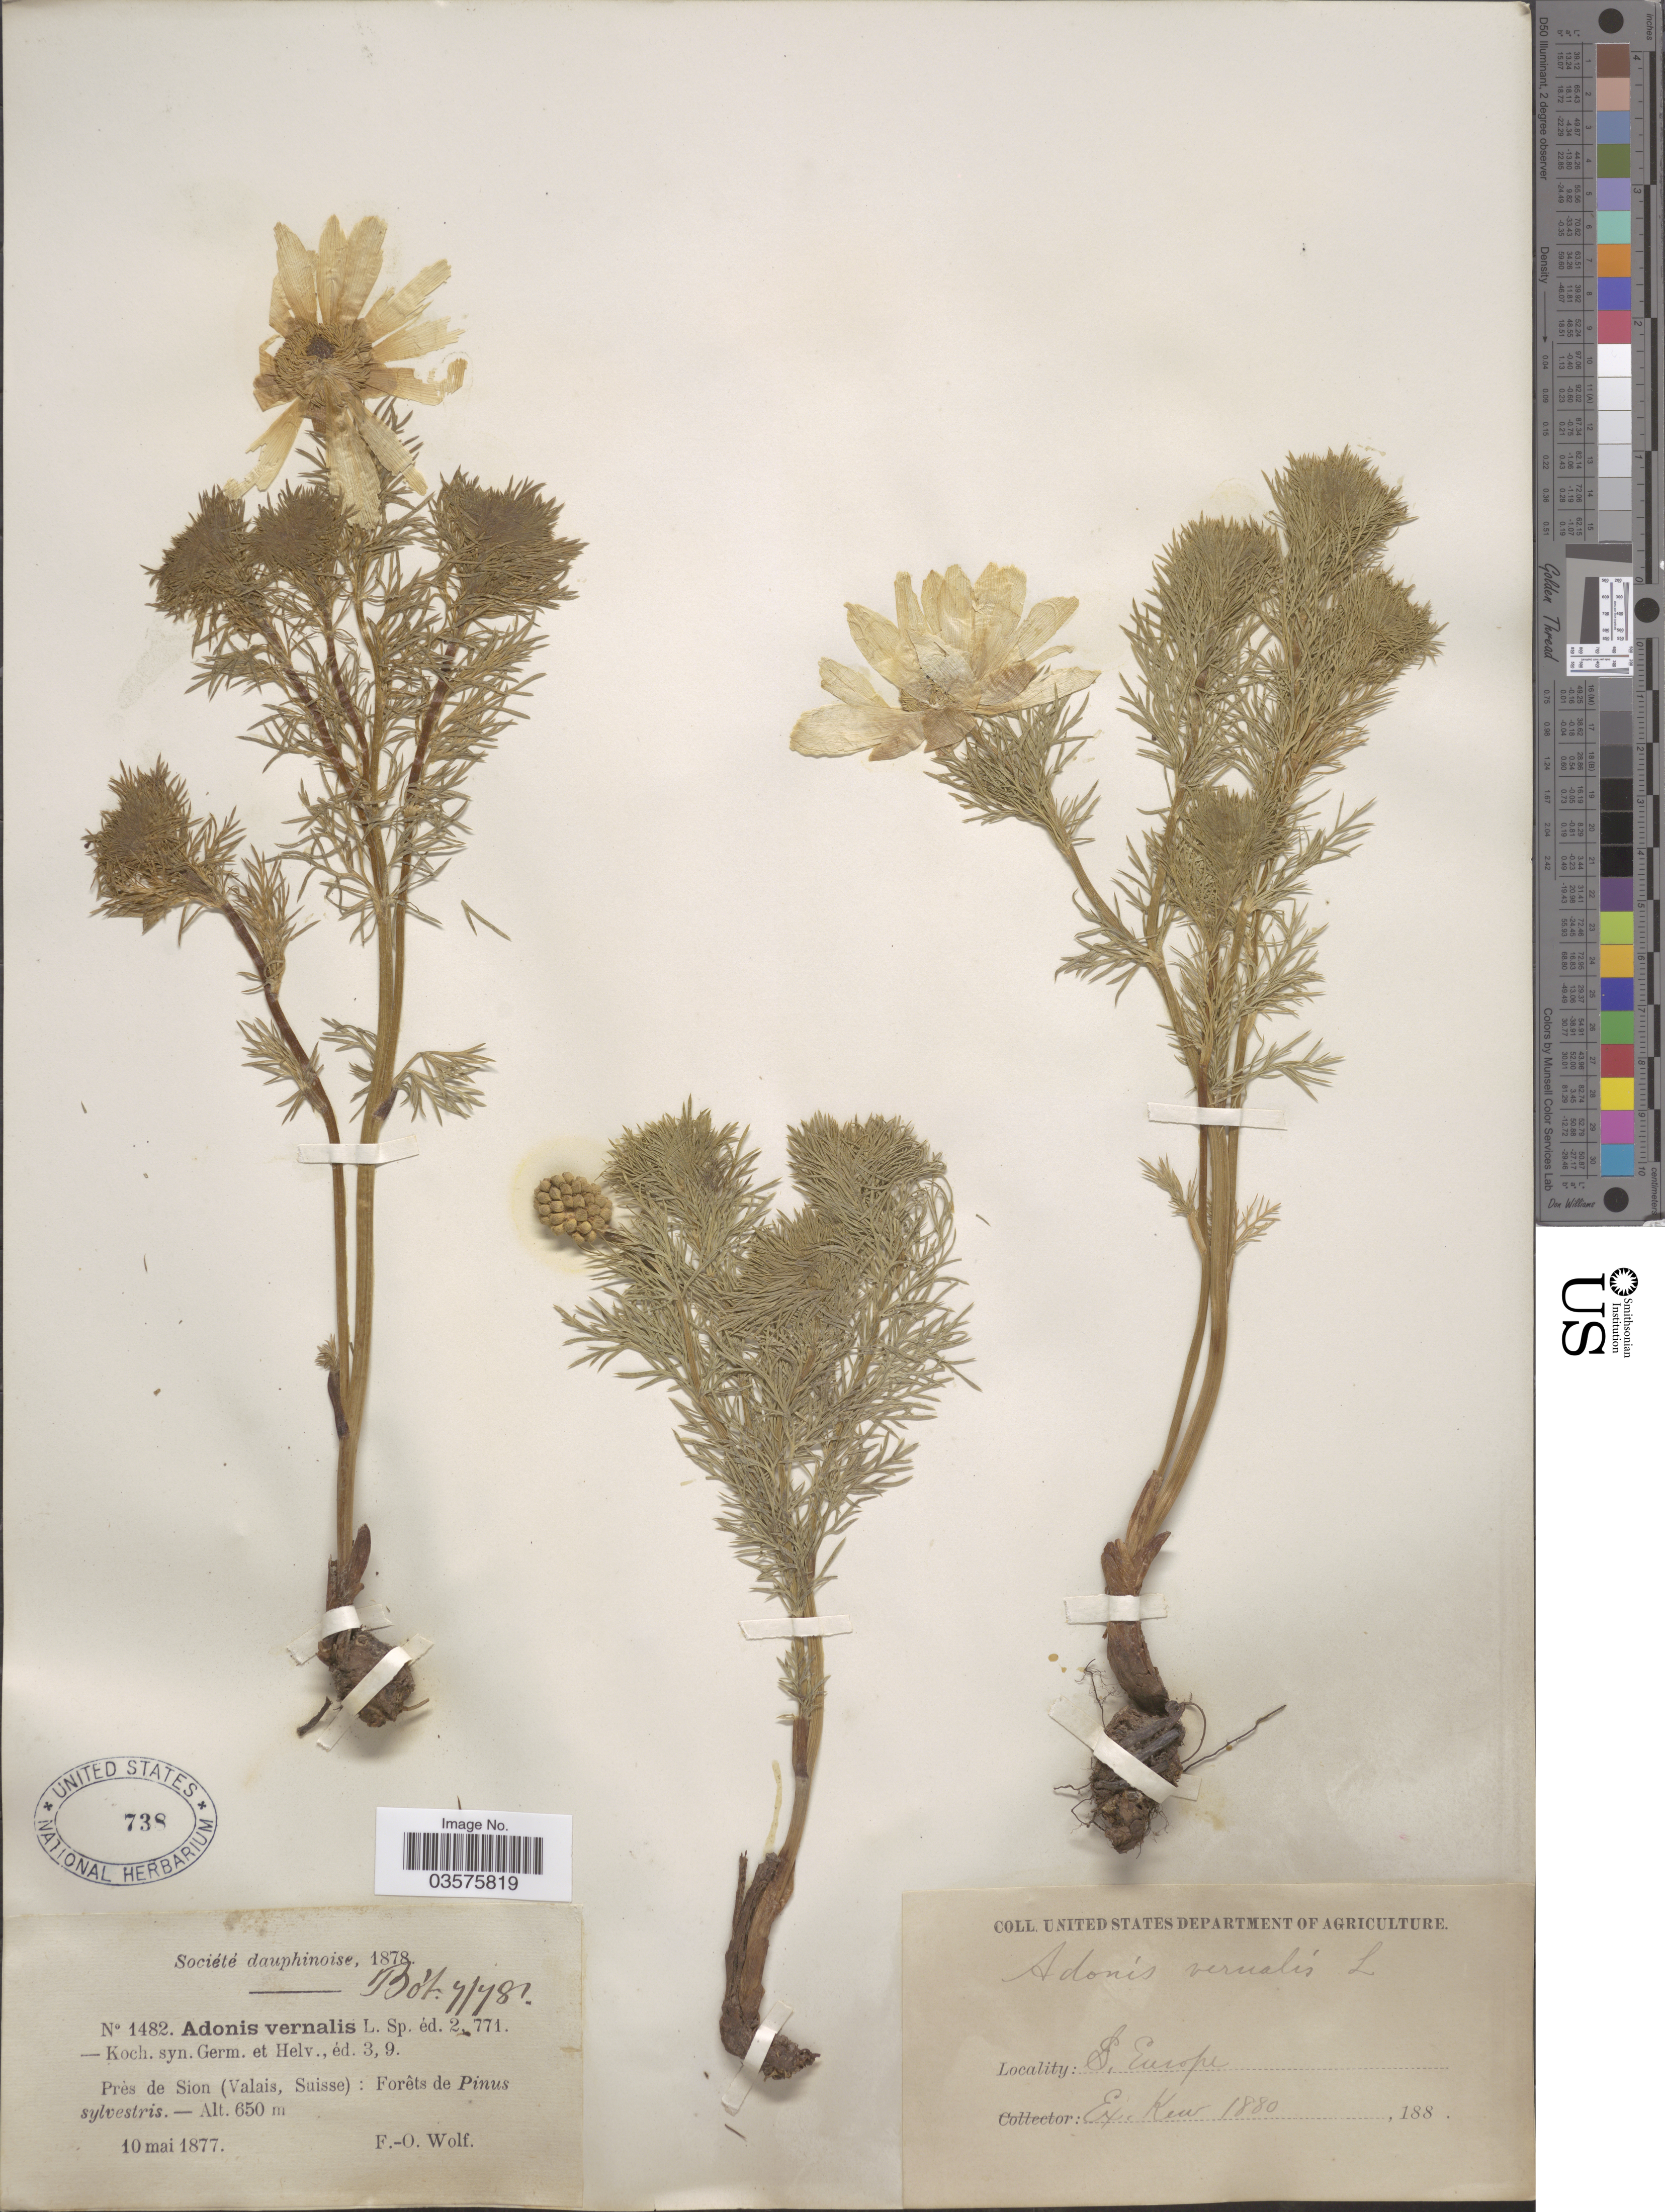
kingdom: Plantae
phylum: Tracheophyta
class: Magnoliopsida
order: Ranunculales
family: Ranunculaceae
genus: Adonis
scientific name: Adonis vernalis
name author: L.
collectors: F. Wolf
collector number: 1482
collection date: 1877-05-10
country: Switzerland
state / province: Valais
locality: Près de Sion (Valais, Suisse): Forêts de Pinus sylvestris.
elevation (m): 650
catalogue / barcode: US 738